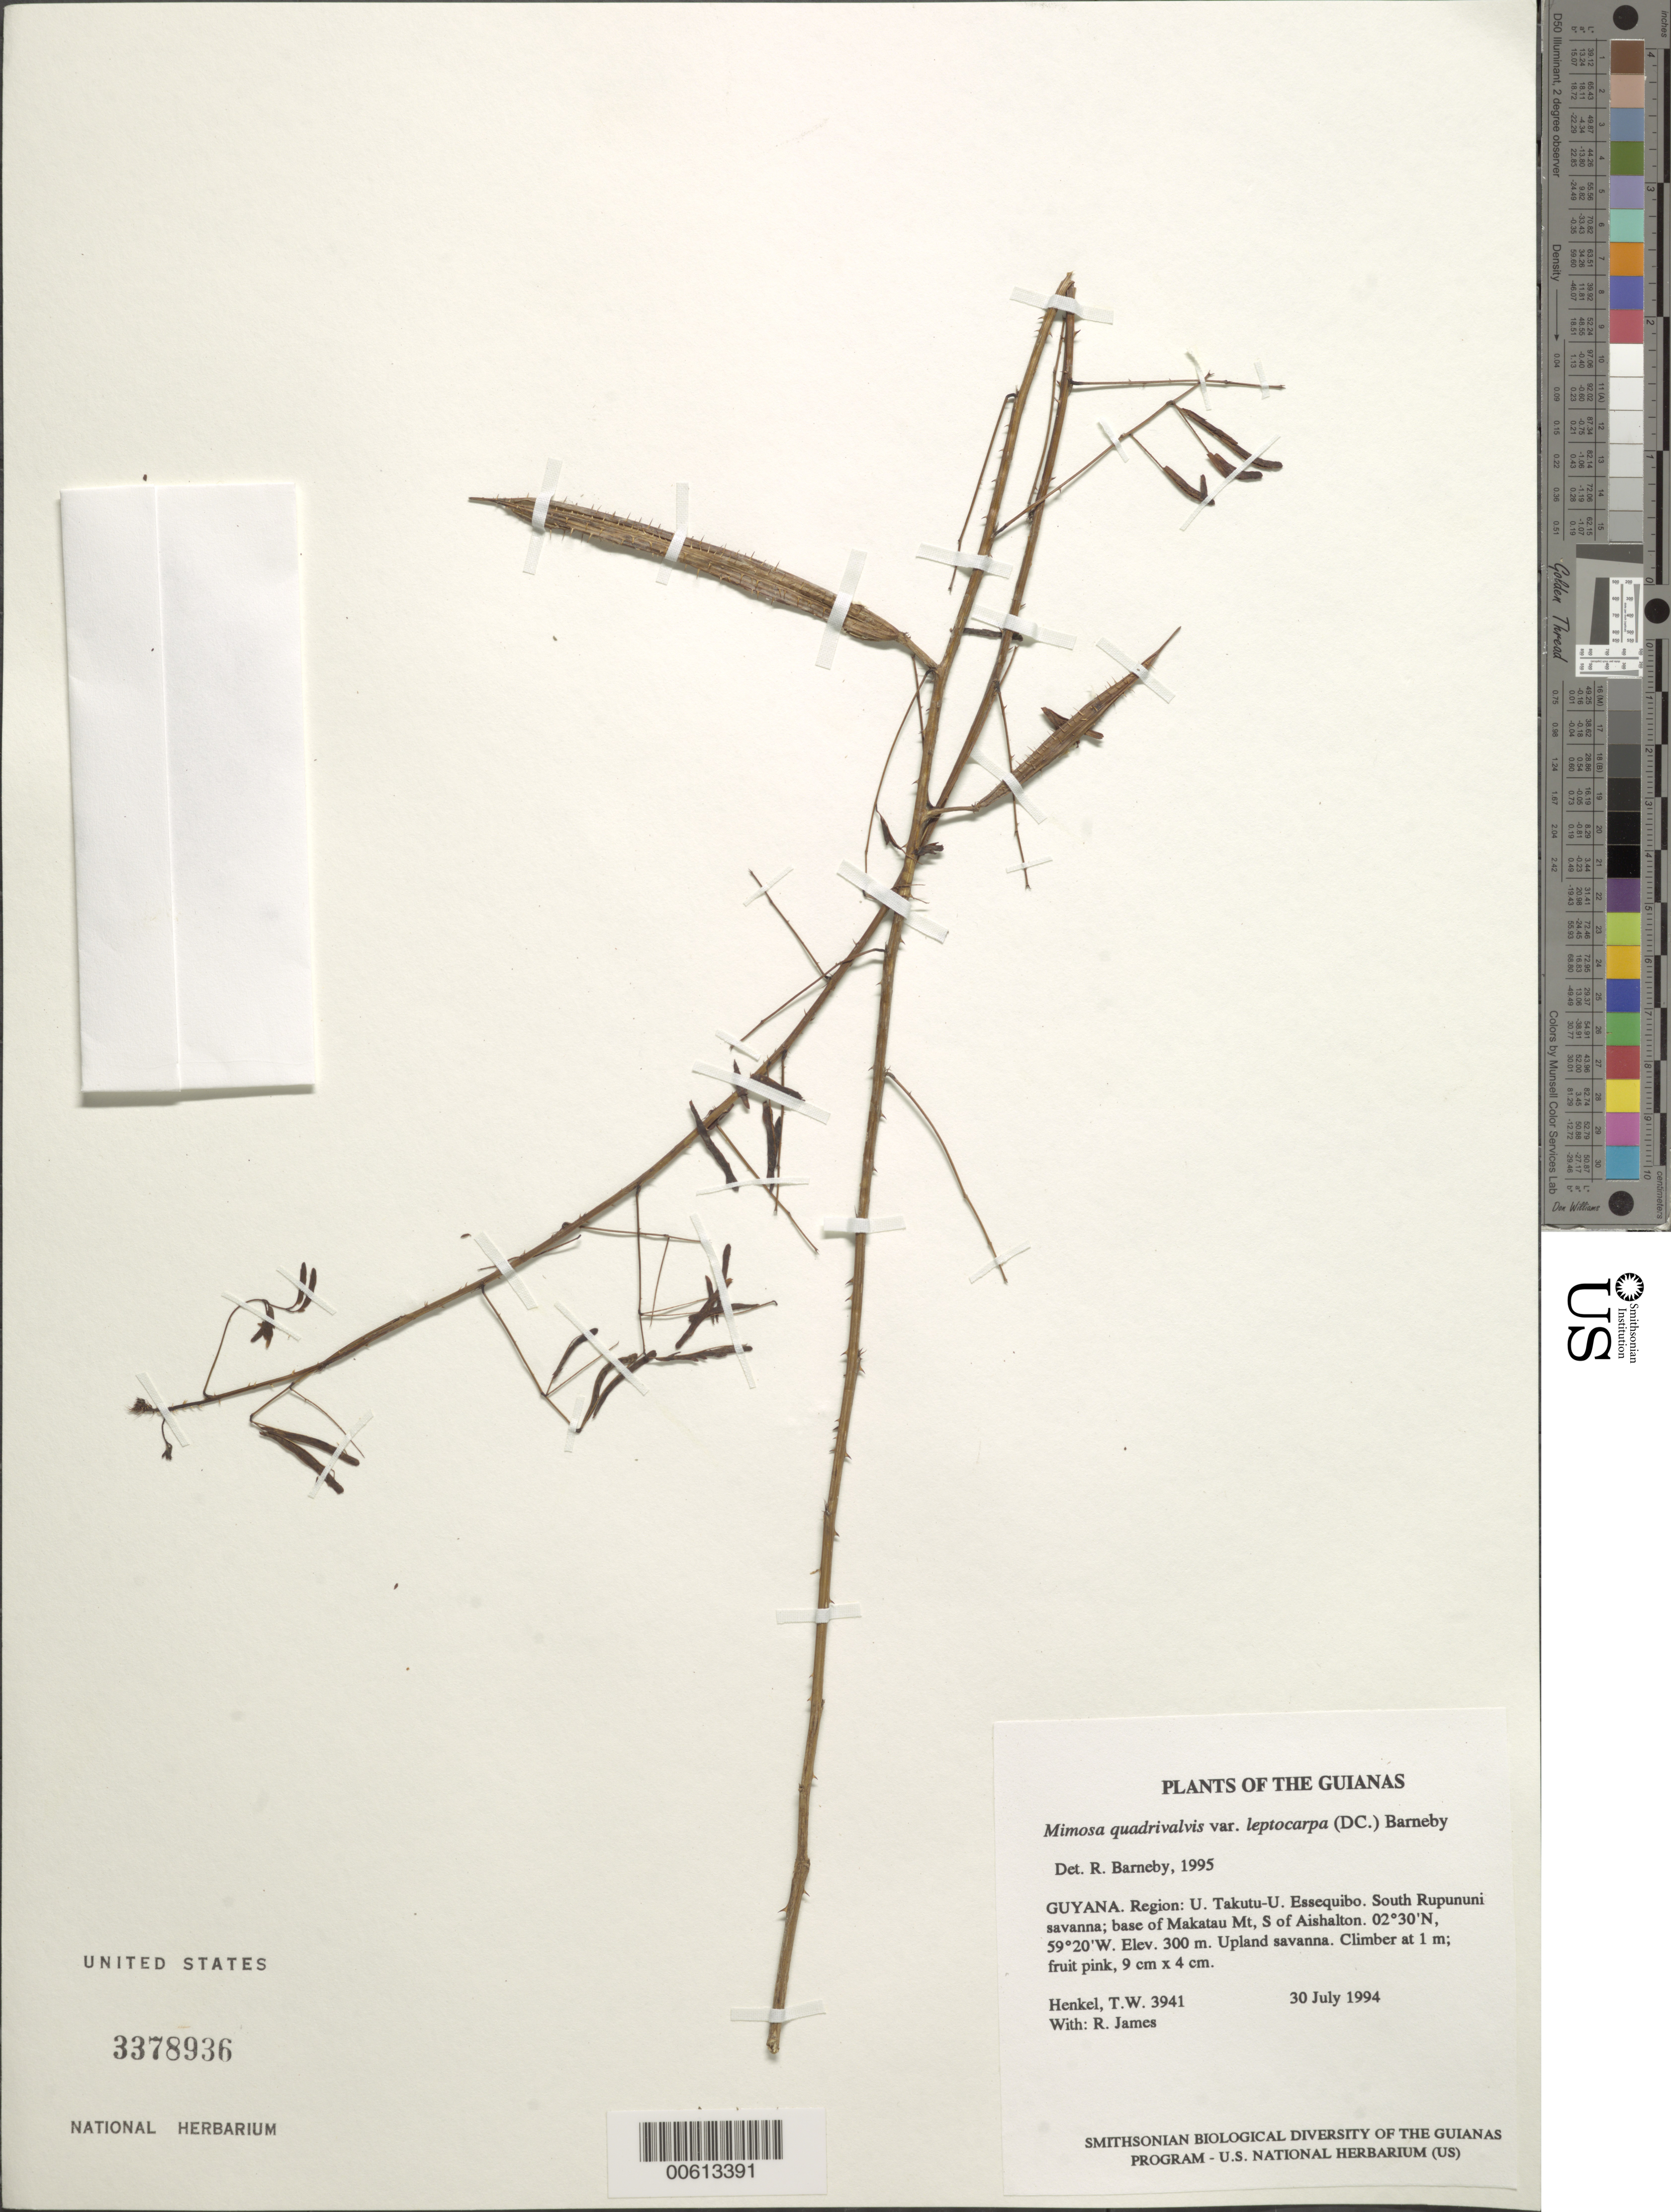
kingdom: Plantae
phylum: Tracheophyta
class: Magnoliopsida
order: Fabales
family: Fabaceae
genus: Mimosa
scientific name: Mimosa candollei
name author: R. Grether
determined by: Strong, Mark T., (BOT), Smithsonian Institution - National Museum of Natural History (UNITED STATES)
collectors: T. Henkel & R. James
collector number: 3941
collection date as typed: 30 July 1994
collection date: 1994-07-30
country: Guyana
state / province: U. Takutu-U. Essequibo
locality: South Rupununi savanna; base of Makatau Mt, S of Aishalton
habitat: Upland savanna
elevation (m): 300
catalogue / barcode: US 3378936